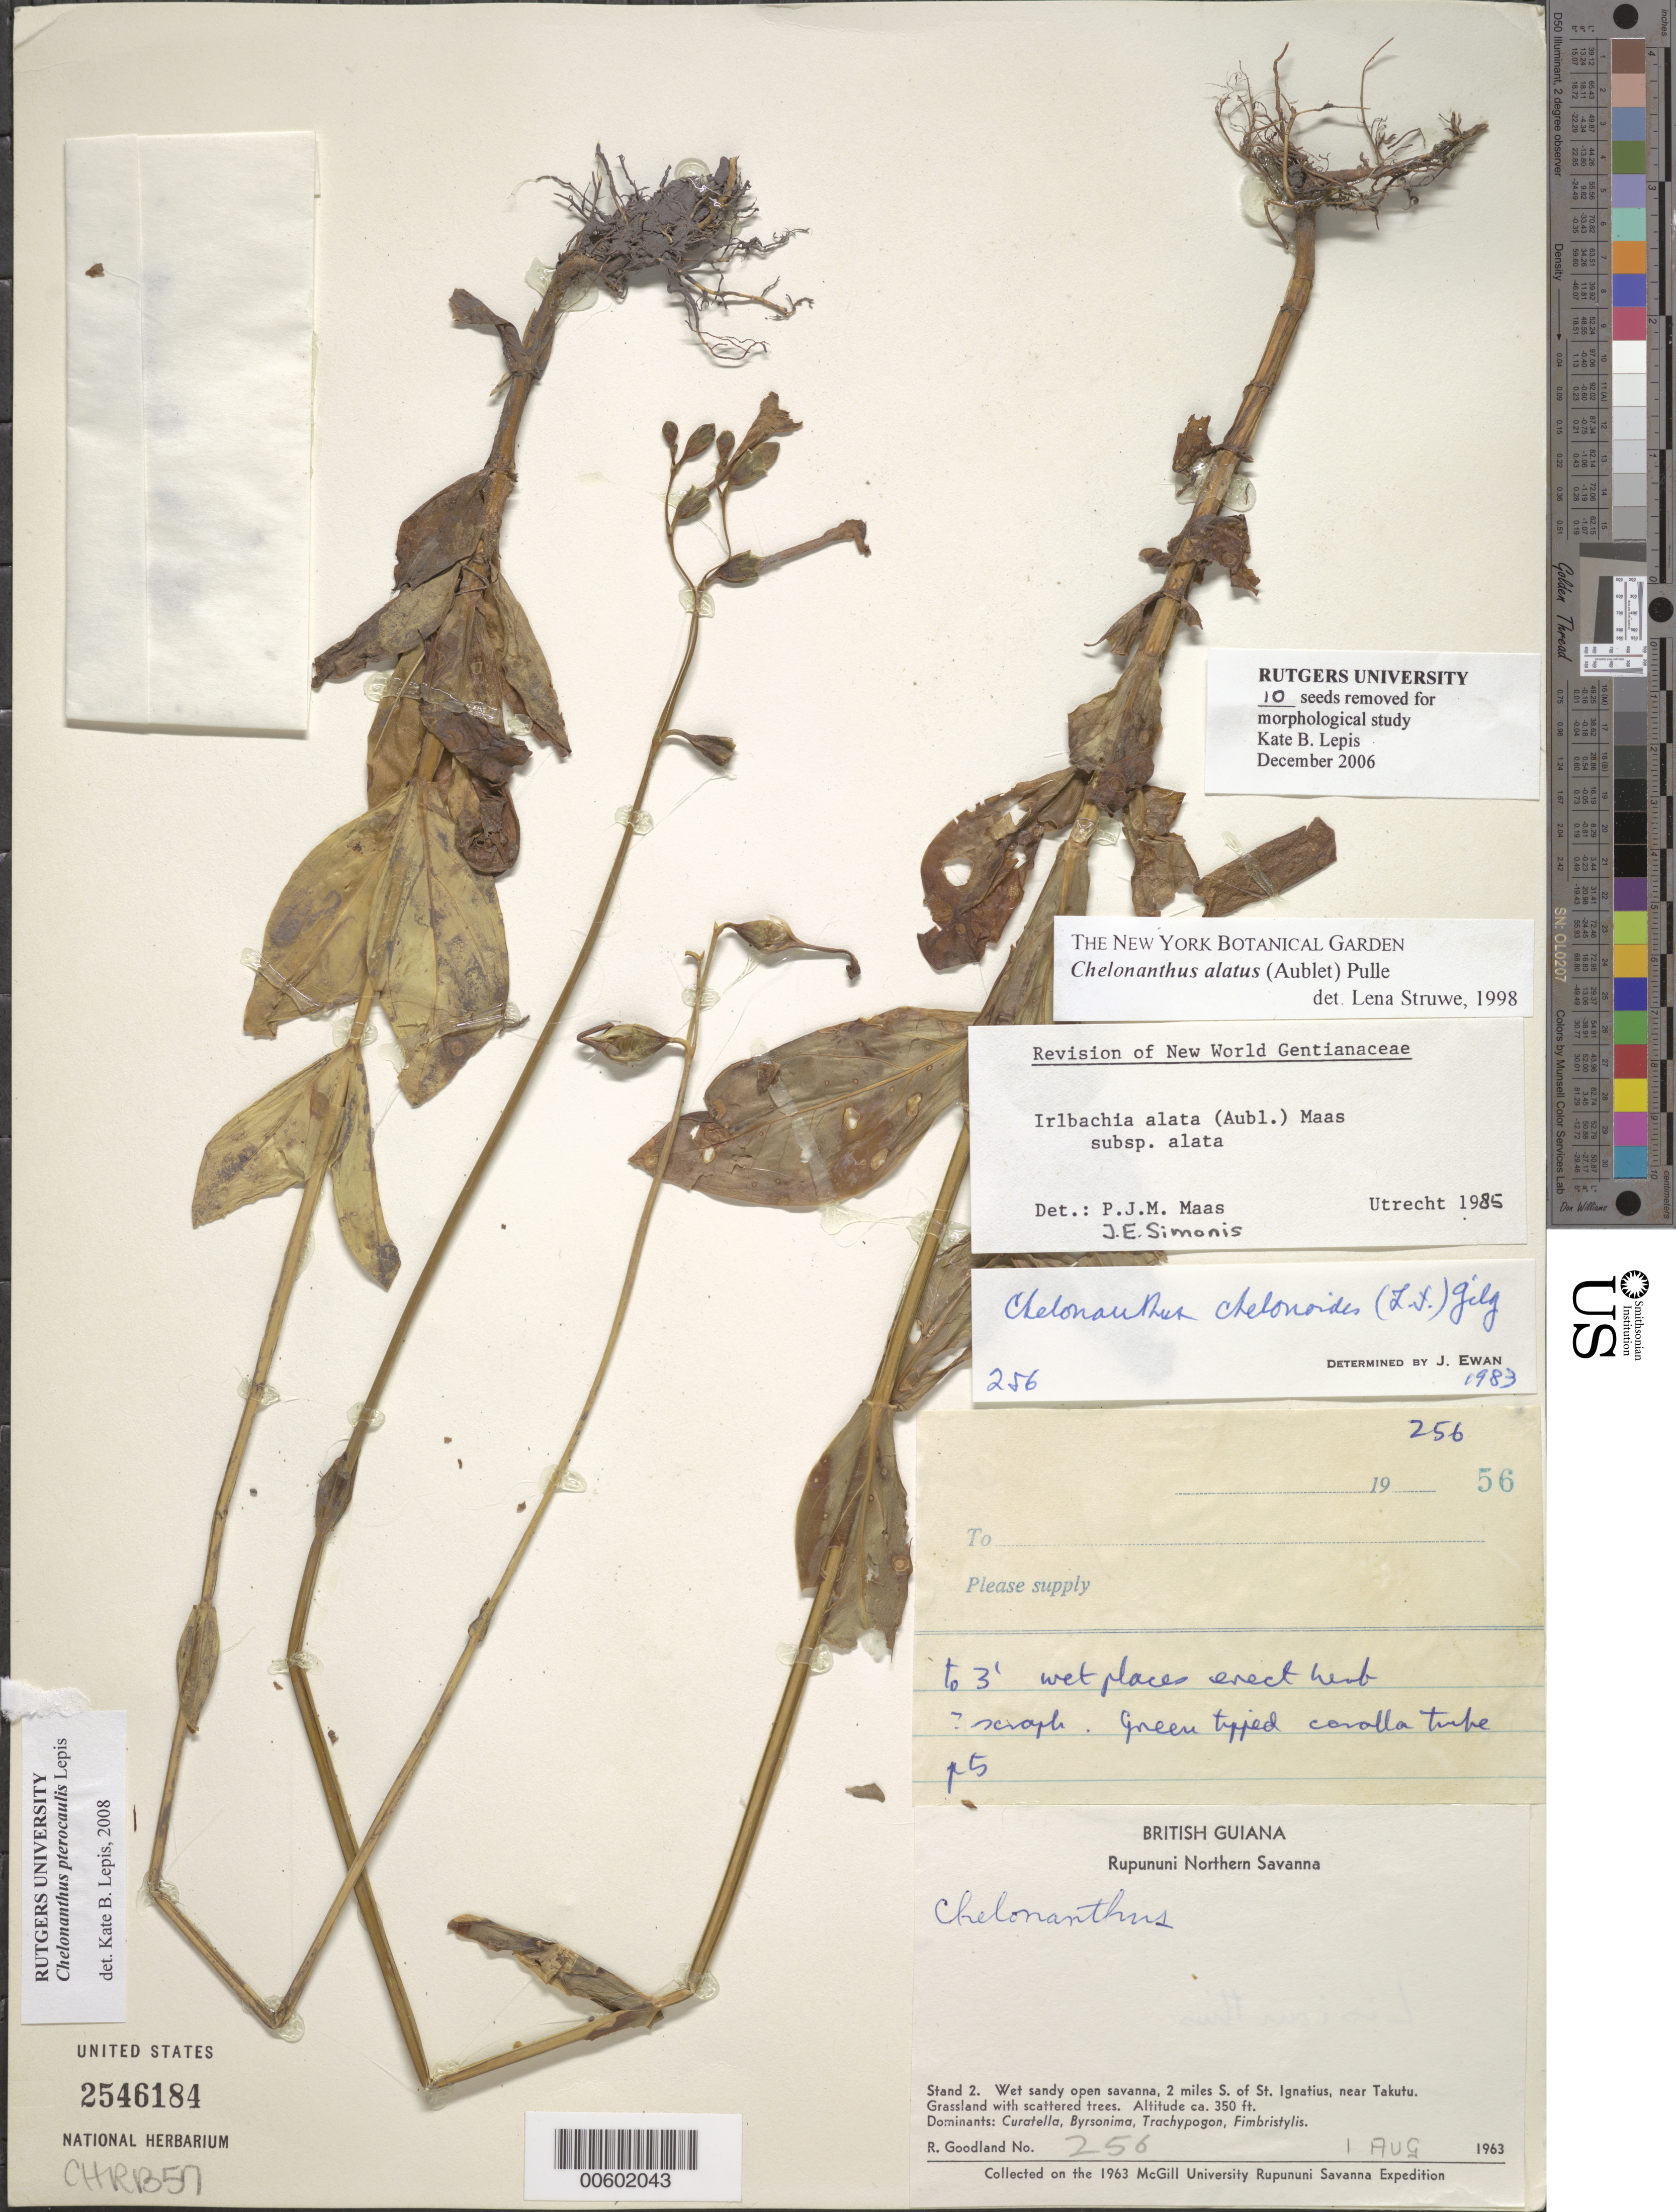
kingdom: Plantae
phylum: Tracheophyta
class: Magnoliopsida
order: Gentianales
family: Gentianaceae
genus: Chelonanthus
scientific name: Chelonanthus pterocaulis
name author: Lepis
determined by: Lepis, Kate B.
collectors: R. Goodland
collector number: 256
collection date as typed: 1-Aug-63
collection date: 1963-08-01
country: Guyana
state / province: U. Takutu-U. Essequibo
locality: Rupununi Northern Savanna, St. Ignatius, 2 mi. S of; near Takutu. Stand 2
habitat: Grassland with scattered trees. Dominants: Curatella, Byrsonima, Trachypogon, Fimbristylis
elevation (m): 107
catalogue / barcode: US 2546184